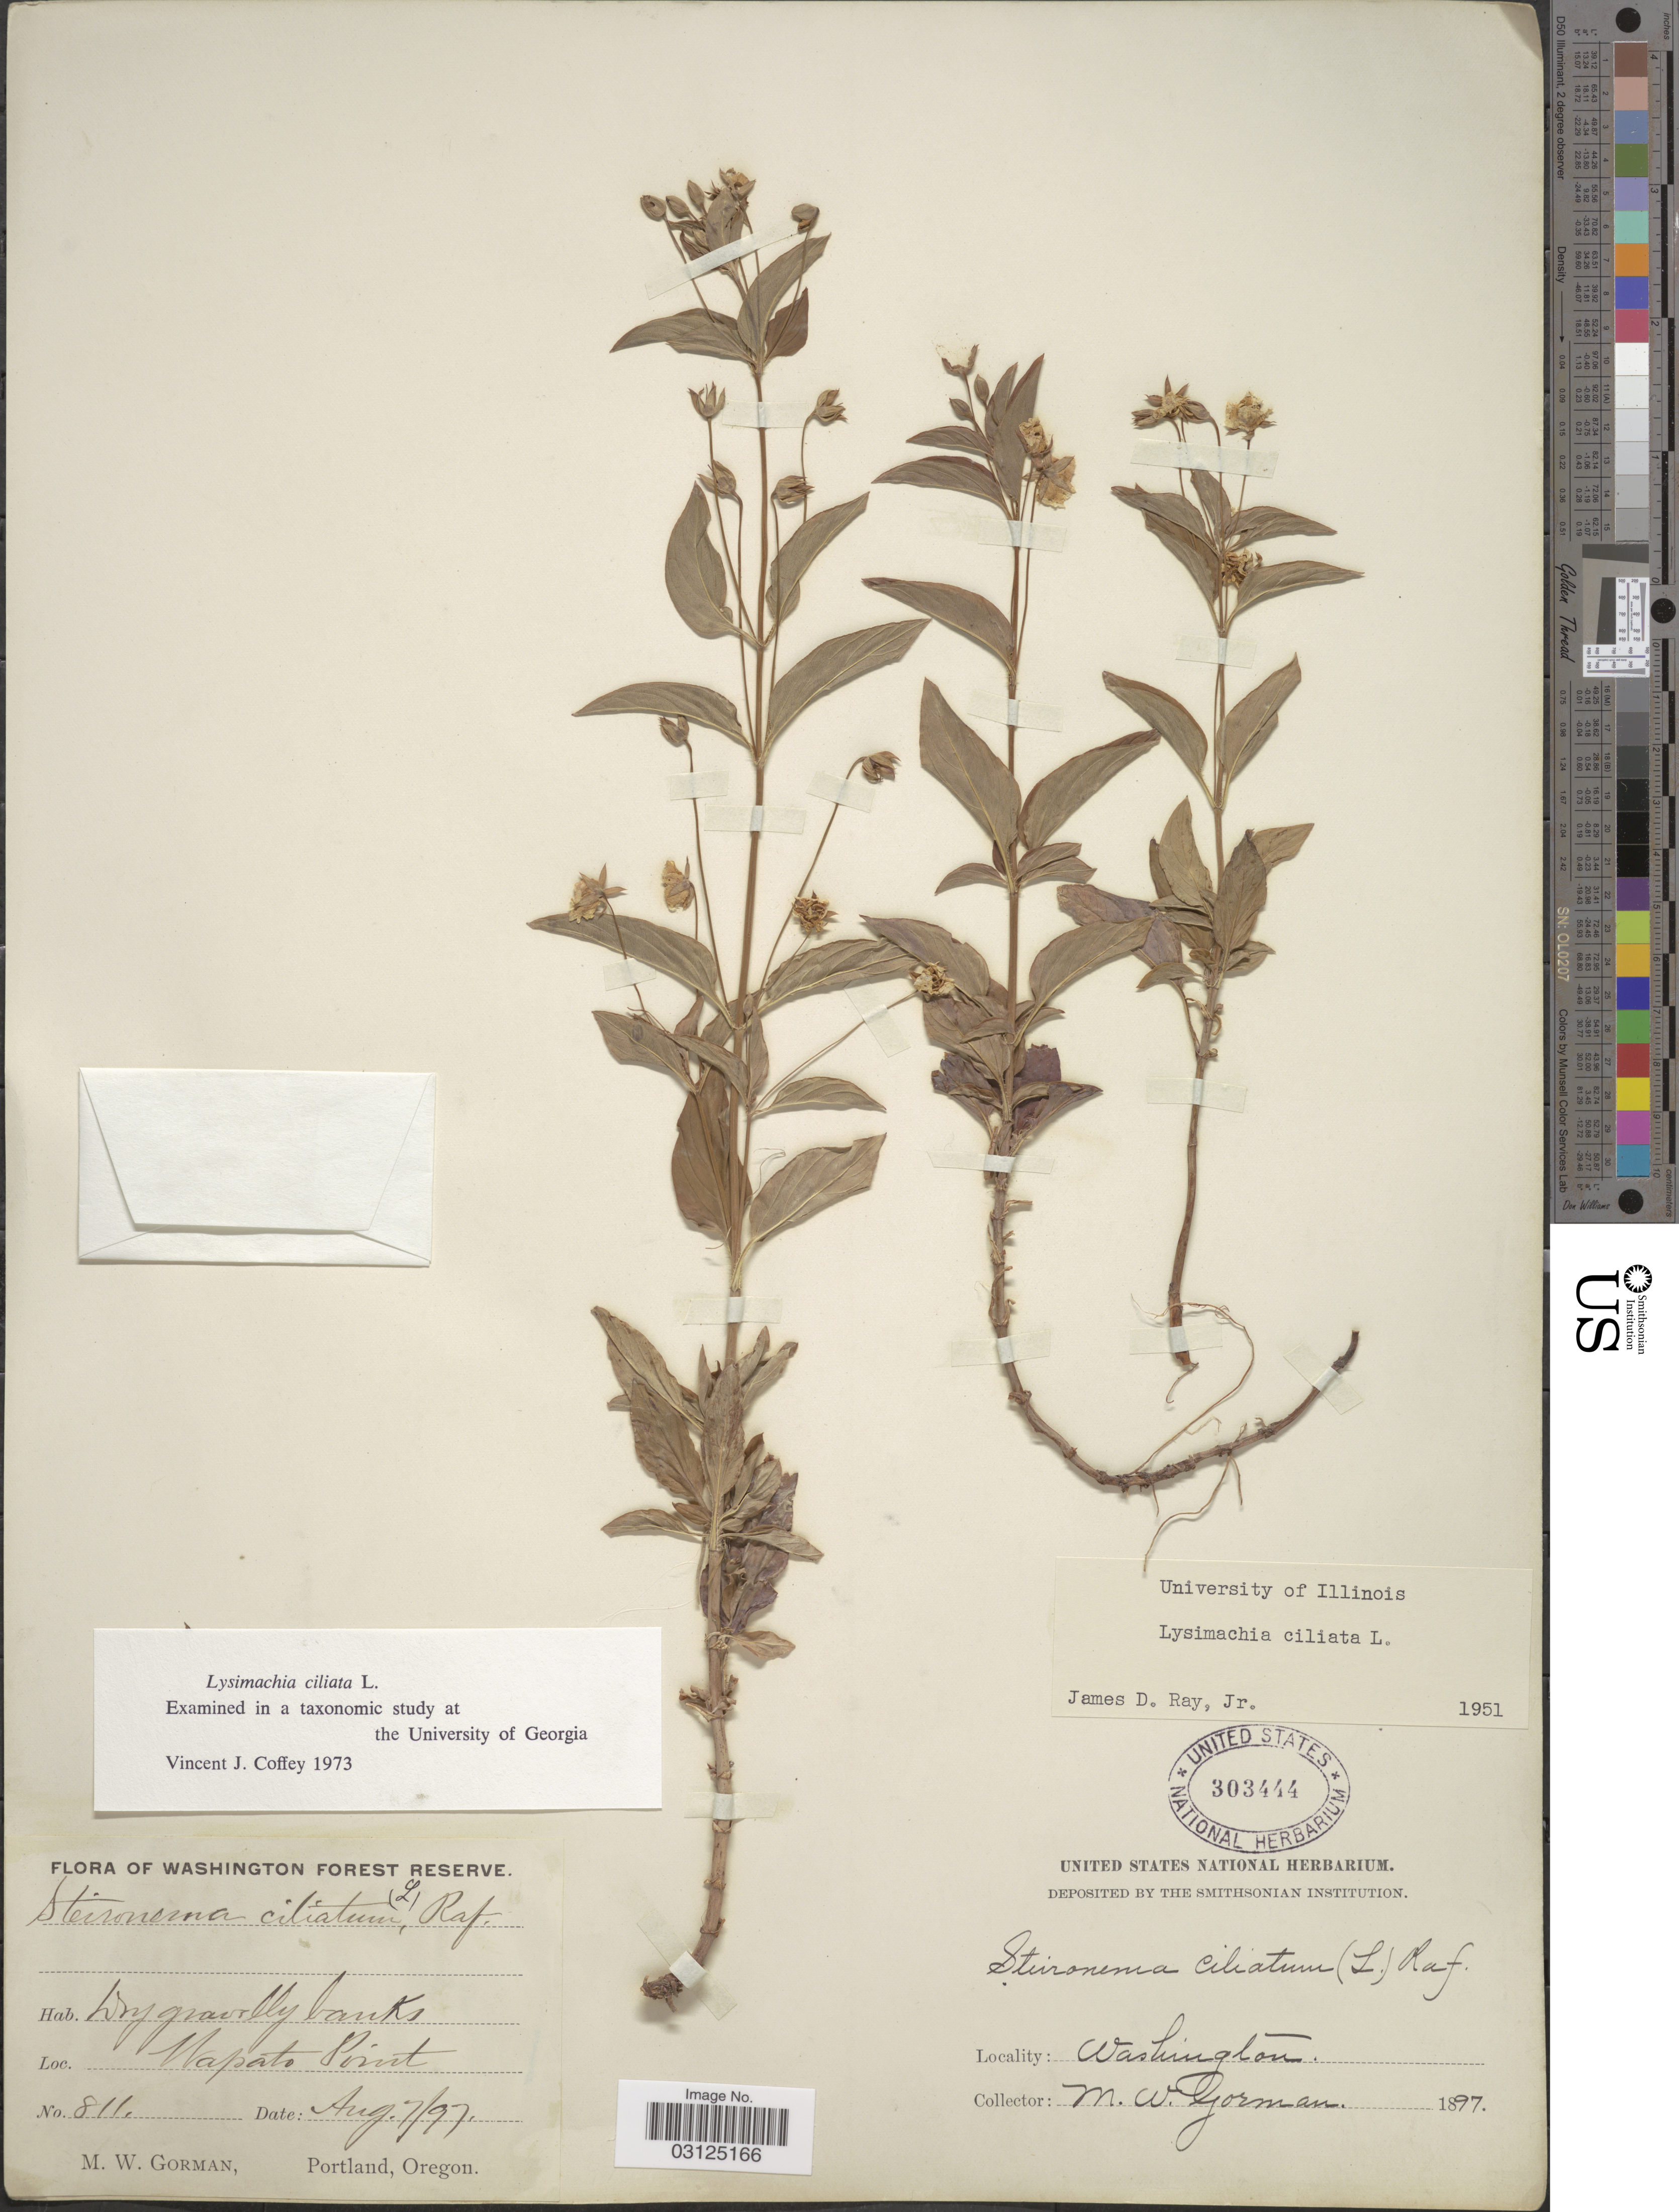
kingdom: Plantae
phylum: Tracheophyta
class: Magnoliopsida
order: Ericales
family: Primulaceae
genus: Lysimachia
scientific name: Lysimachia ciliata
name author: L.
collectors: M. W. Gorman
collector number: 811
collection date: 1897-08-07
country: United States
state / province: Washington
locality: Washington Forest Reserve. Dry gravelly banks Mapato Point.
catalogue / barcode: US 303444